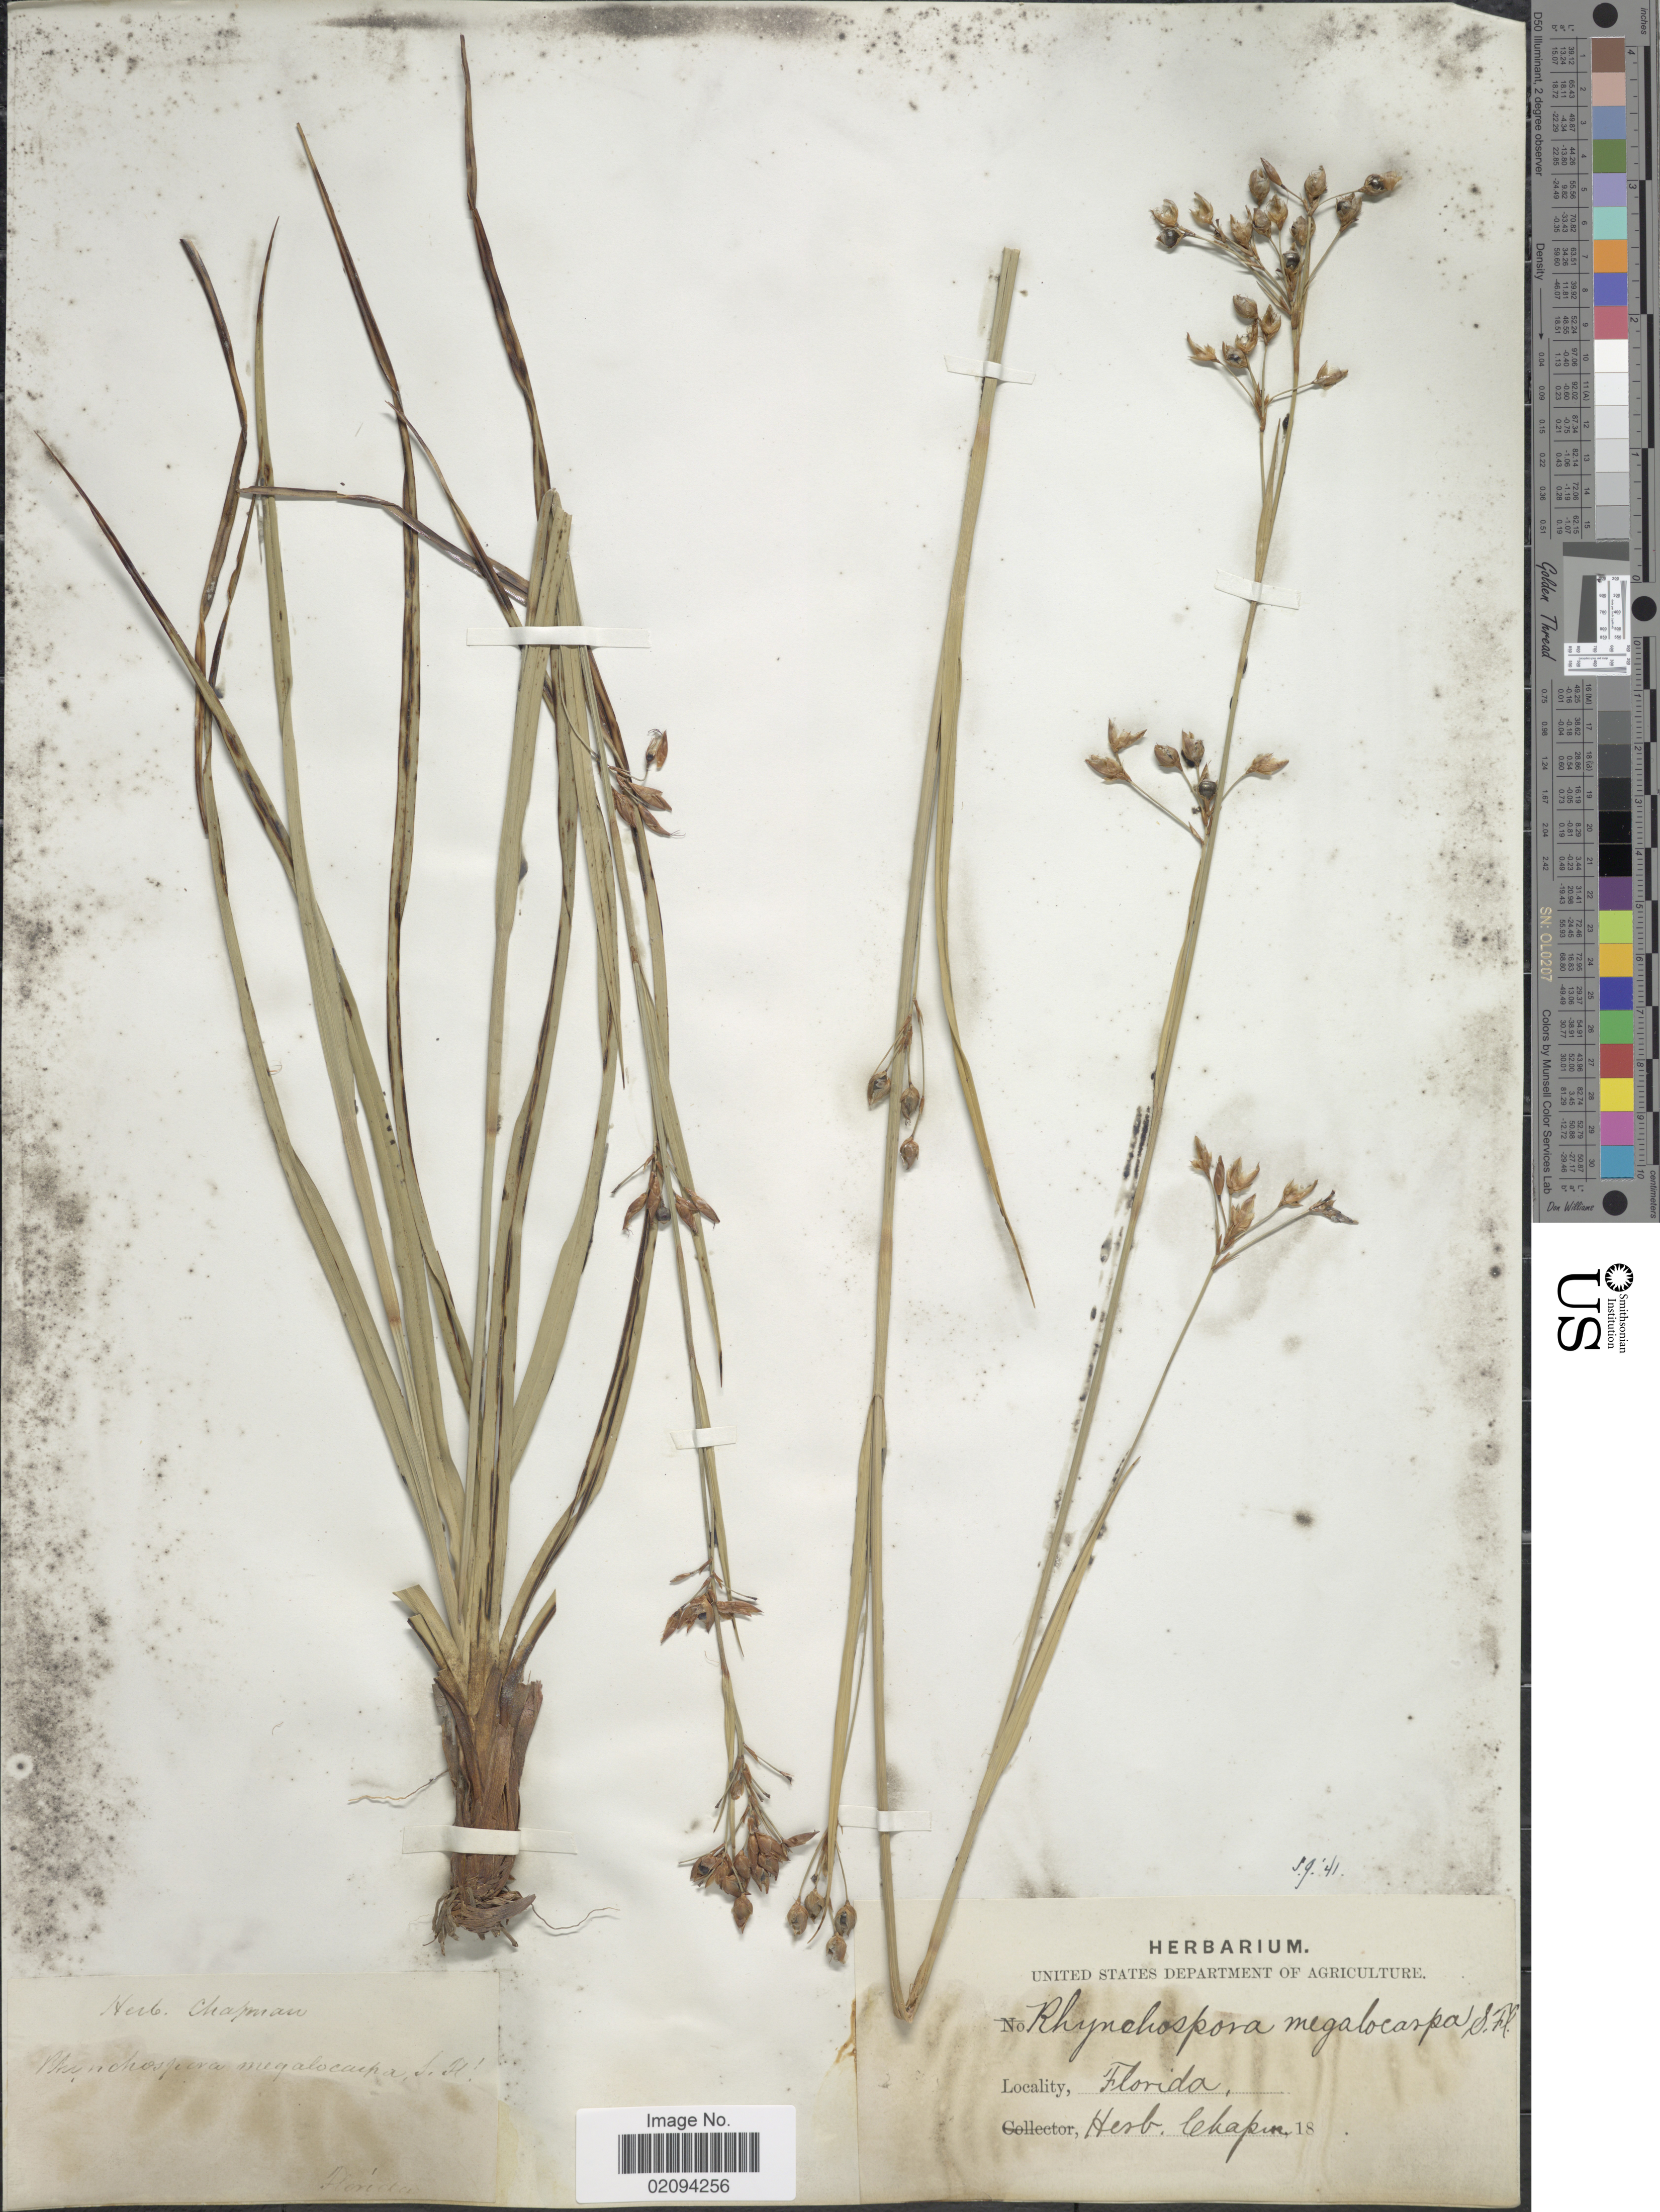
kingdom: Plantae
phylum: Tracheophyta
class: Liliopsida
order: Poales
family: Cyperaceae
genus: Rhynchospora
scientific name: Rhynchospora megalocarpa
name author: A. Gray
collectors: ex herb. Chapman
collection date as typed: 18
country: United States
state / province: Florida